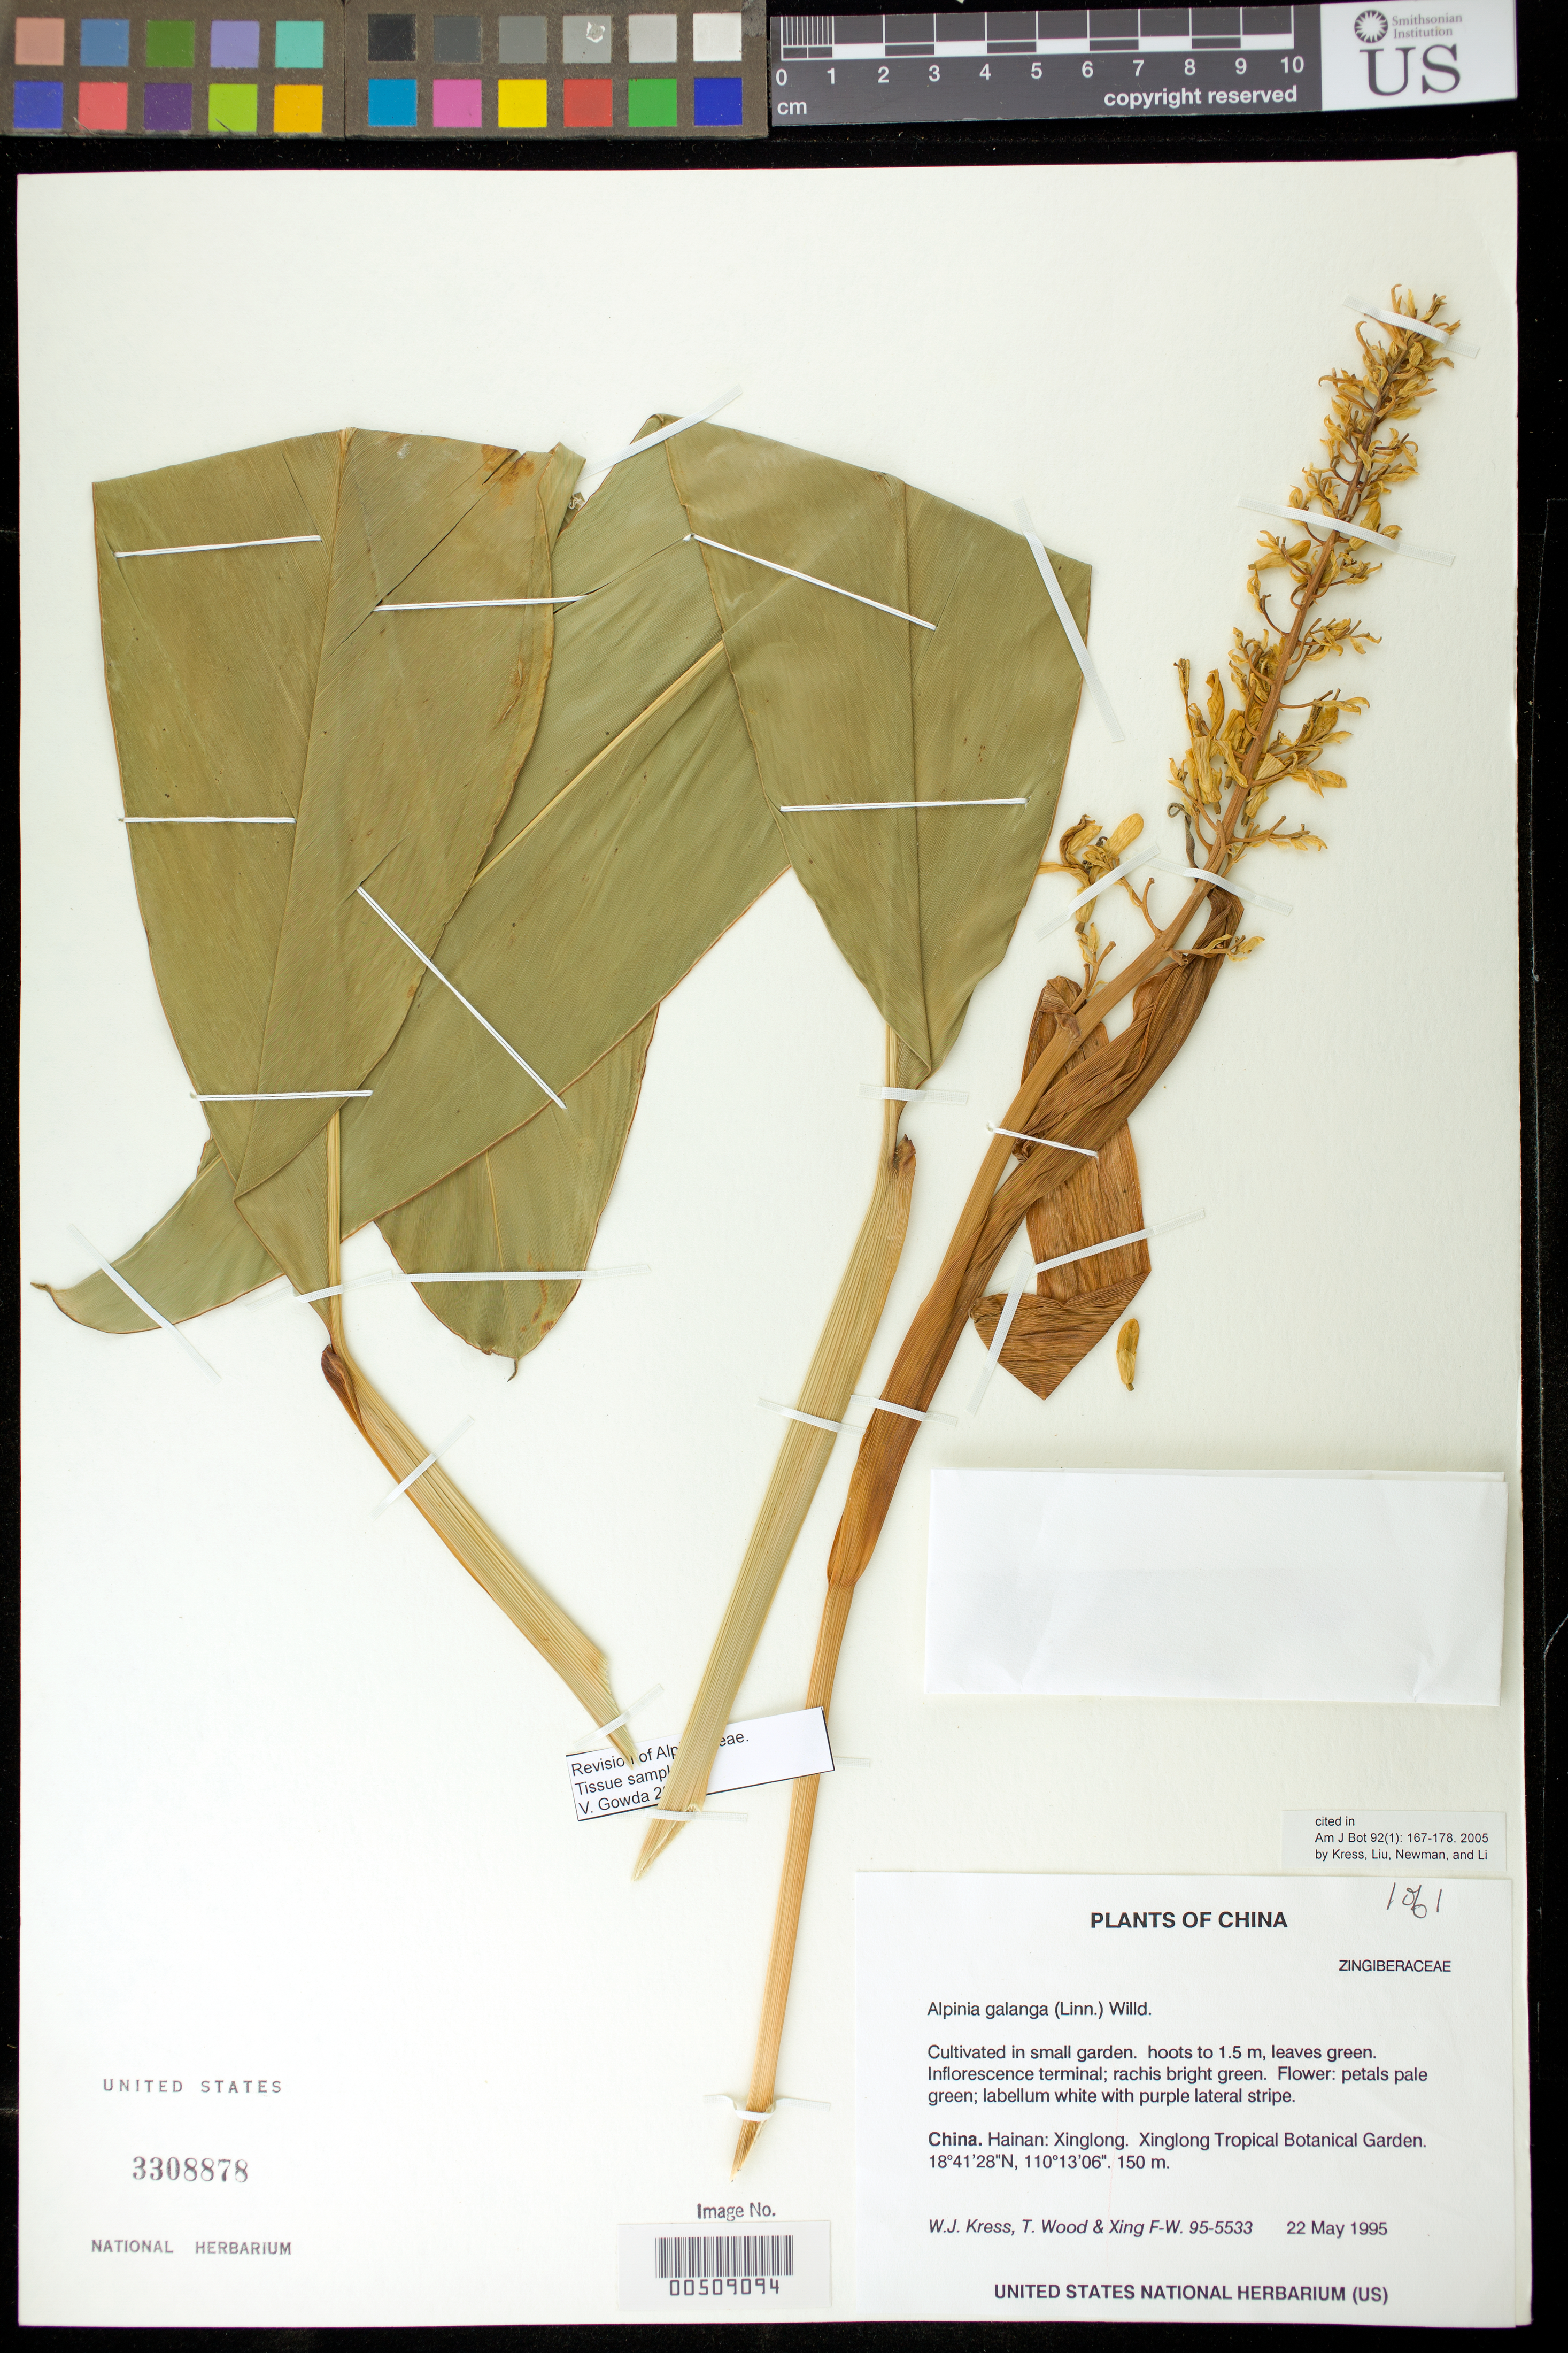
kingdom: Plantae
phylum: Tracheophyta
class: Liliopsida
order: Zingiberales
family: Zingiberaceae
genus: Alpinia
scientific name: Alpinia galanga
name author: (L.) Willd.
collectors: W. J. Kress, T. Wood & F. Xing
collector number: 95-5533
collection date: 1995-05-22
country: China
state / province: Hainan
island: Hainan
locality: Xinglong. Xinglong Tropical Botanical Garden.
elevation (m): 150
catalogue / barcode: US 3308878